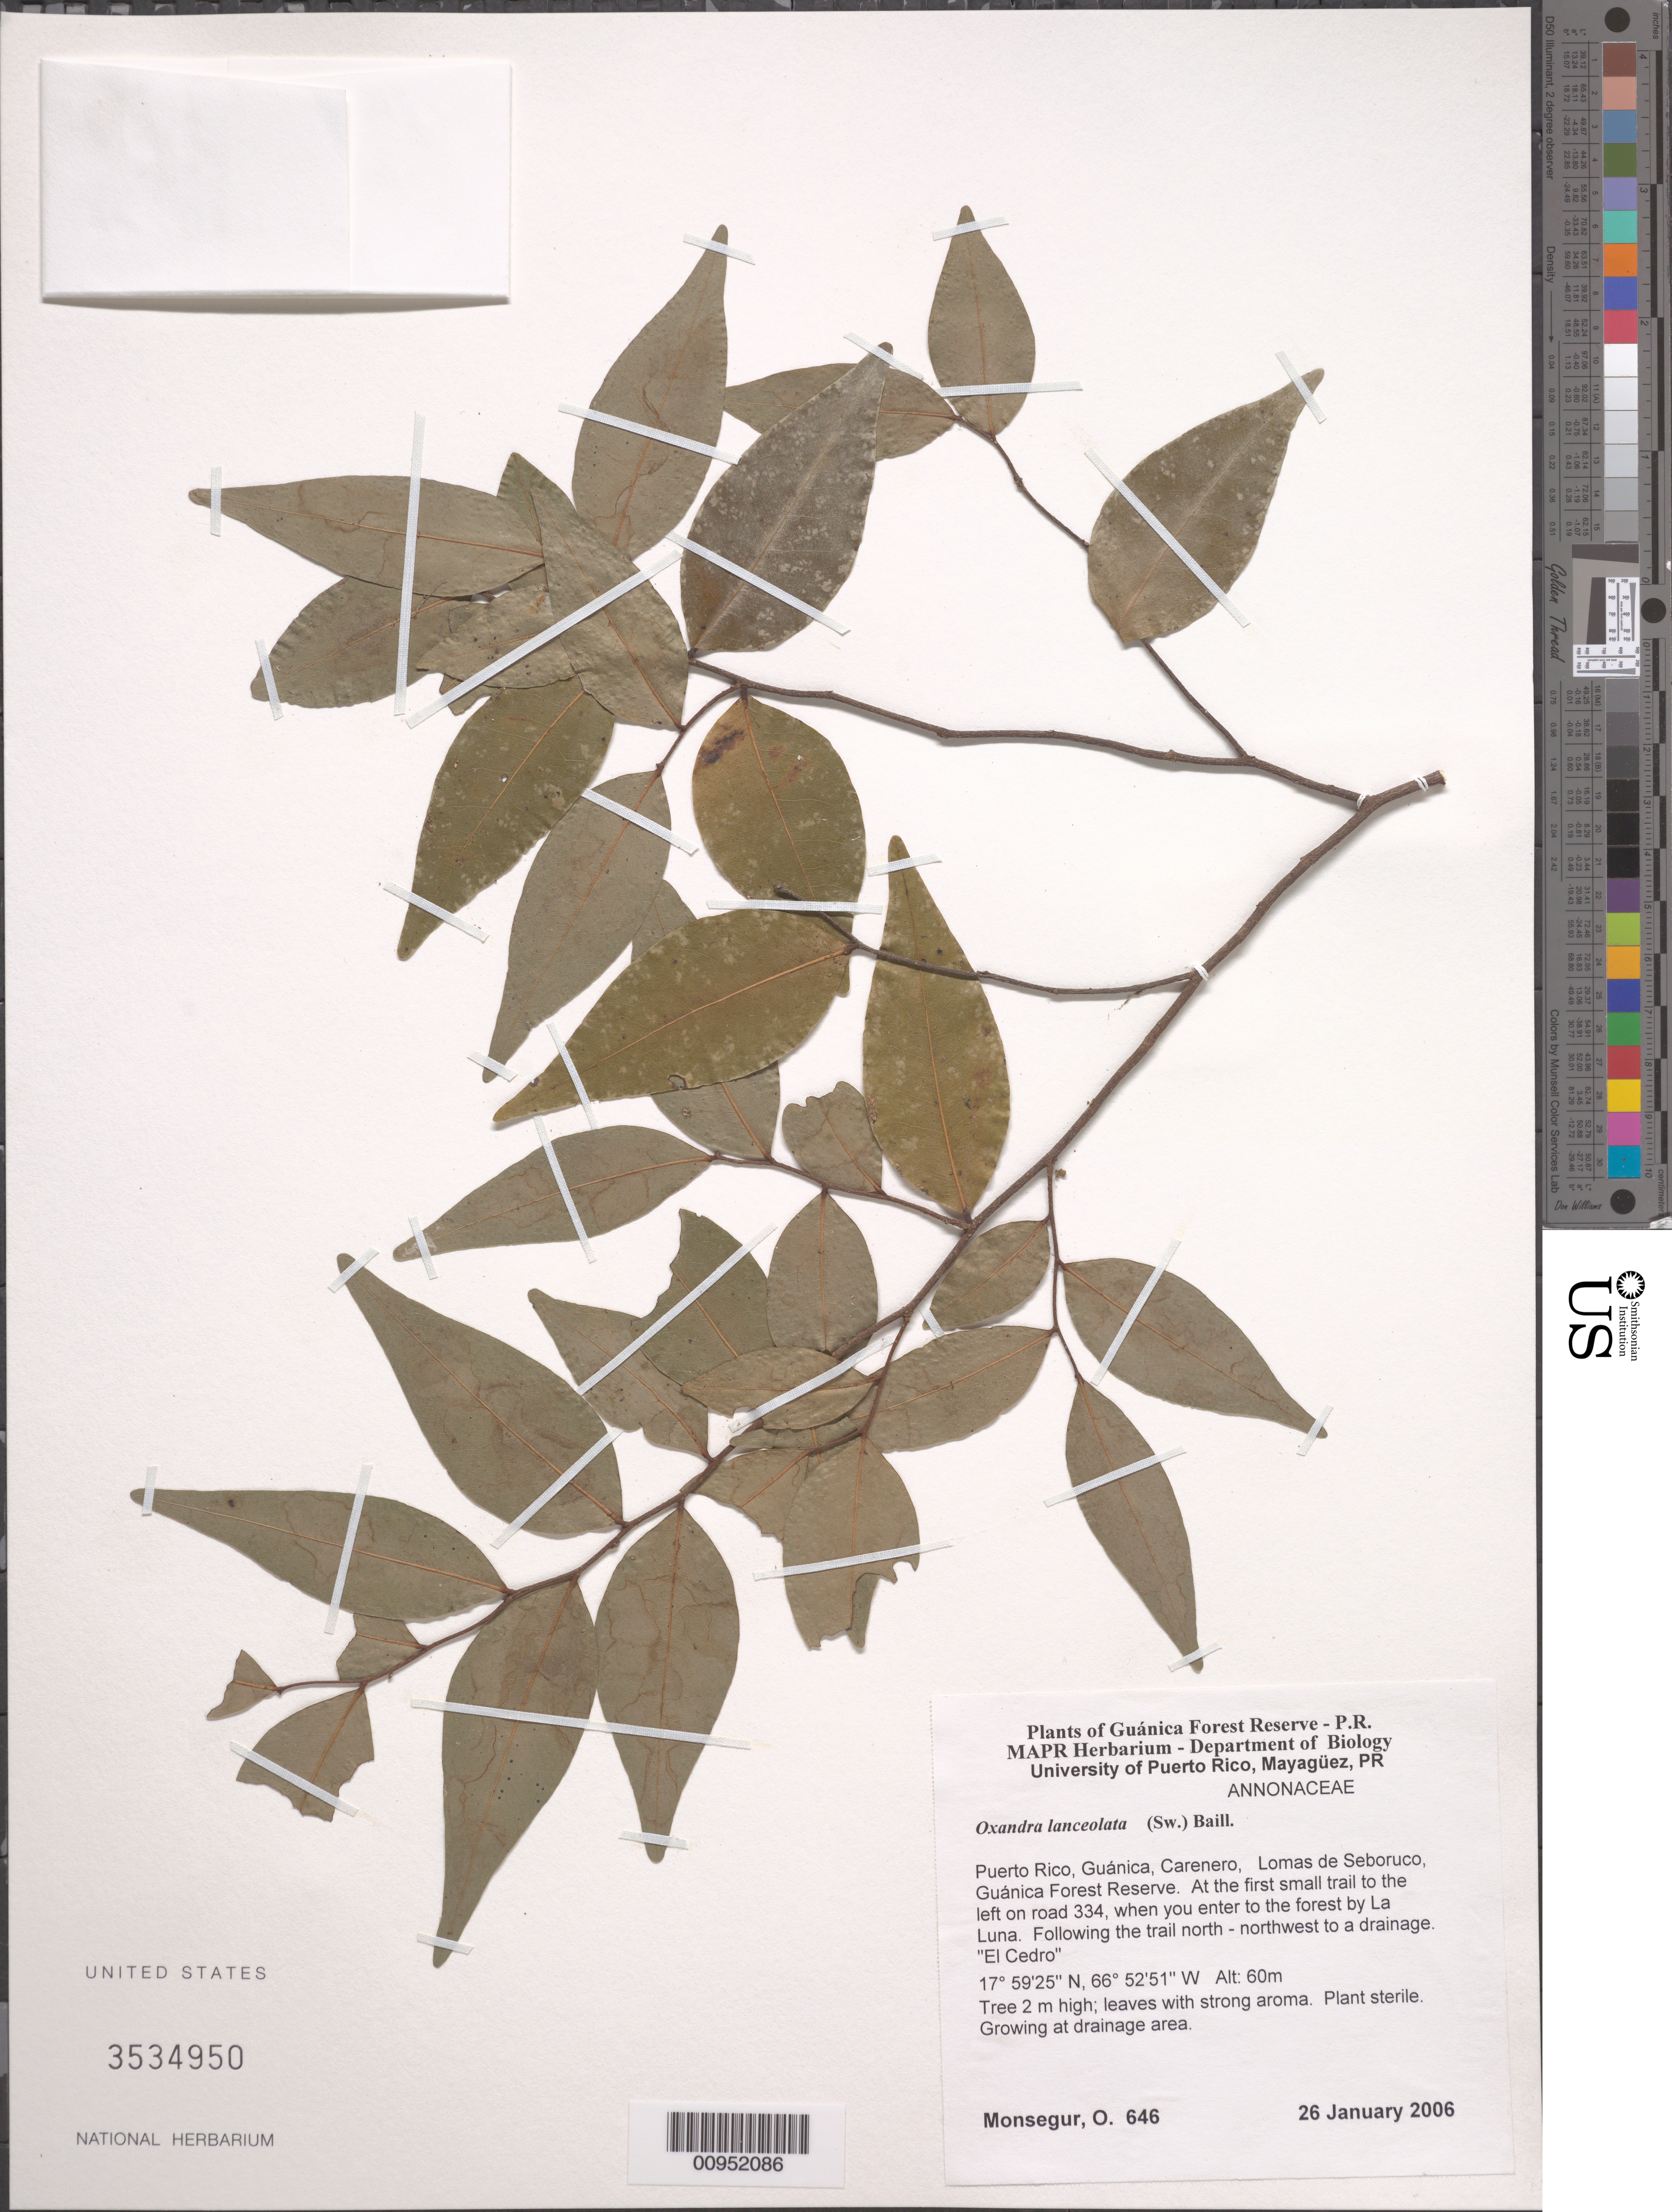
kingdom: Plantae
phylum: Tracheophyta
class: Magnoliopsida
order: Magnoliales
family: Annonaceae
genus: Oxandra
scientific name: Oxandra lanceolata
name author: (Sw.) Baill.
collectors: O. Monsegur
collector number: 646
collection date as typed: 26 Jan 2006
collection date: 2006-01-26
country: Puerto Rico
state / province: Guánica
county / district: Carenero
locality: Guánica Forest Reserve. Lomas de Seboruco, at the first small trail to the left on road 334, when you enter to the forest by La Luna. Following the trail north - northwest to a drainage. "El Cedro"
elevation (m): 60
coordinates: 17.5925, 66.525144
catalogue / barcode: US 3534950